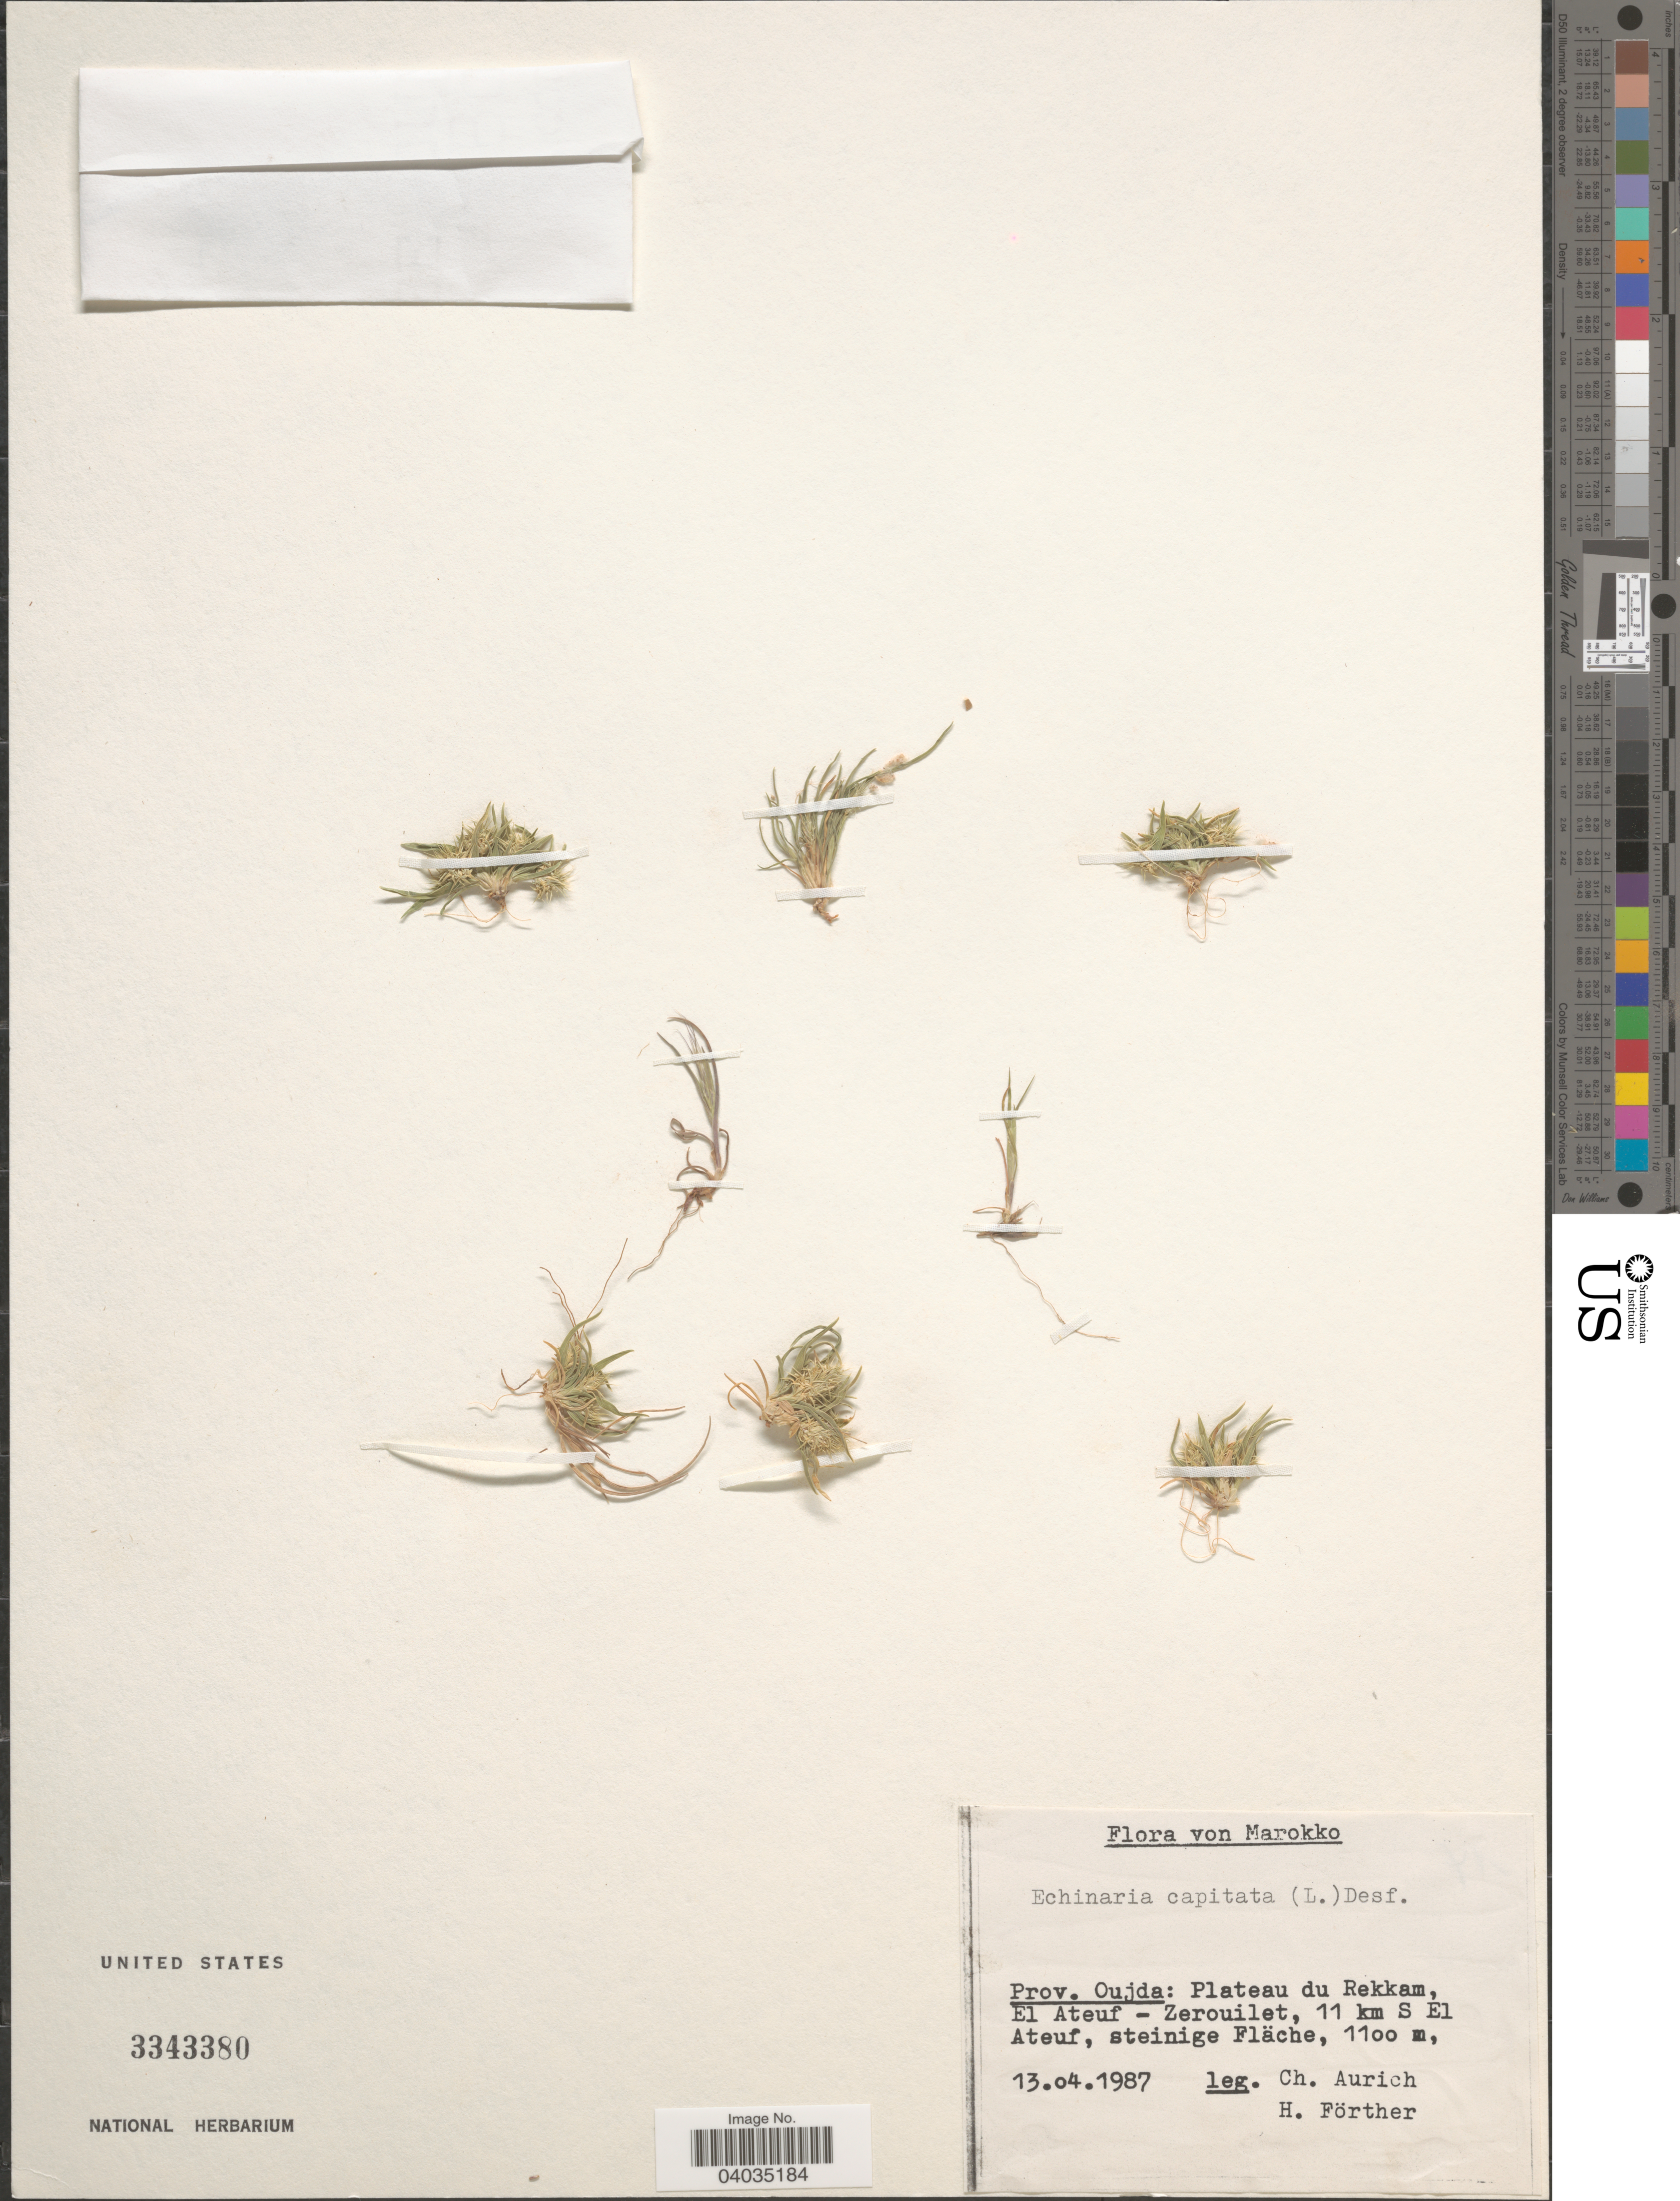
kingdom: Plantae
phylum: Tracheophyta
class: Liliopsida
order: Poales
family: Poaceae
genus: Echinaria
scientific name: Echinaria capitata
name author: (L.) Desf.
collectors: C. Aurich & H. Förther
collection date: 1987-04-13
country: Morocco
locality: Prov. Oujda: Plateau du Rekkam, El Ateuf - Zerouilet, 11 km S El Ateuf, steinige Fläche.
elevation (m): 1100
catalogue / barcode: US 3343380